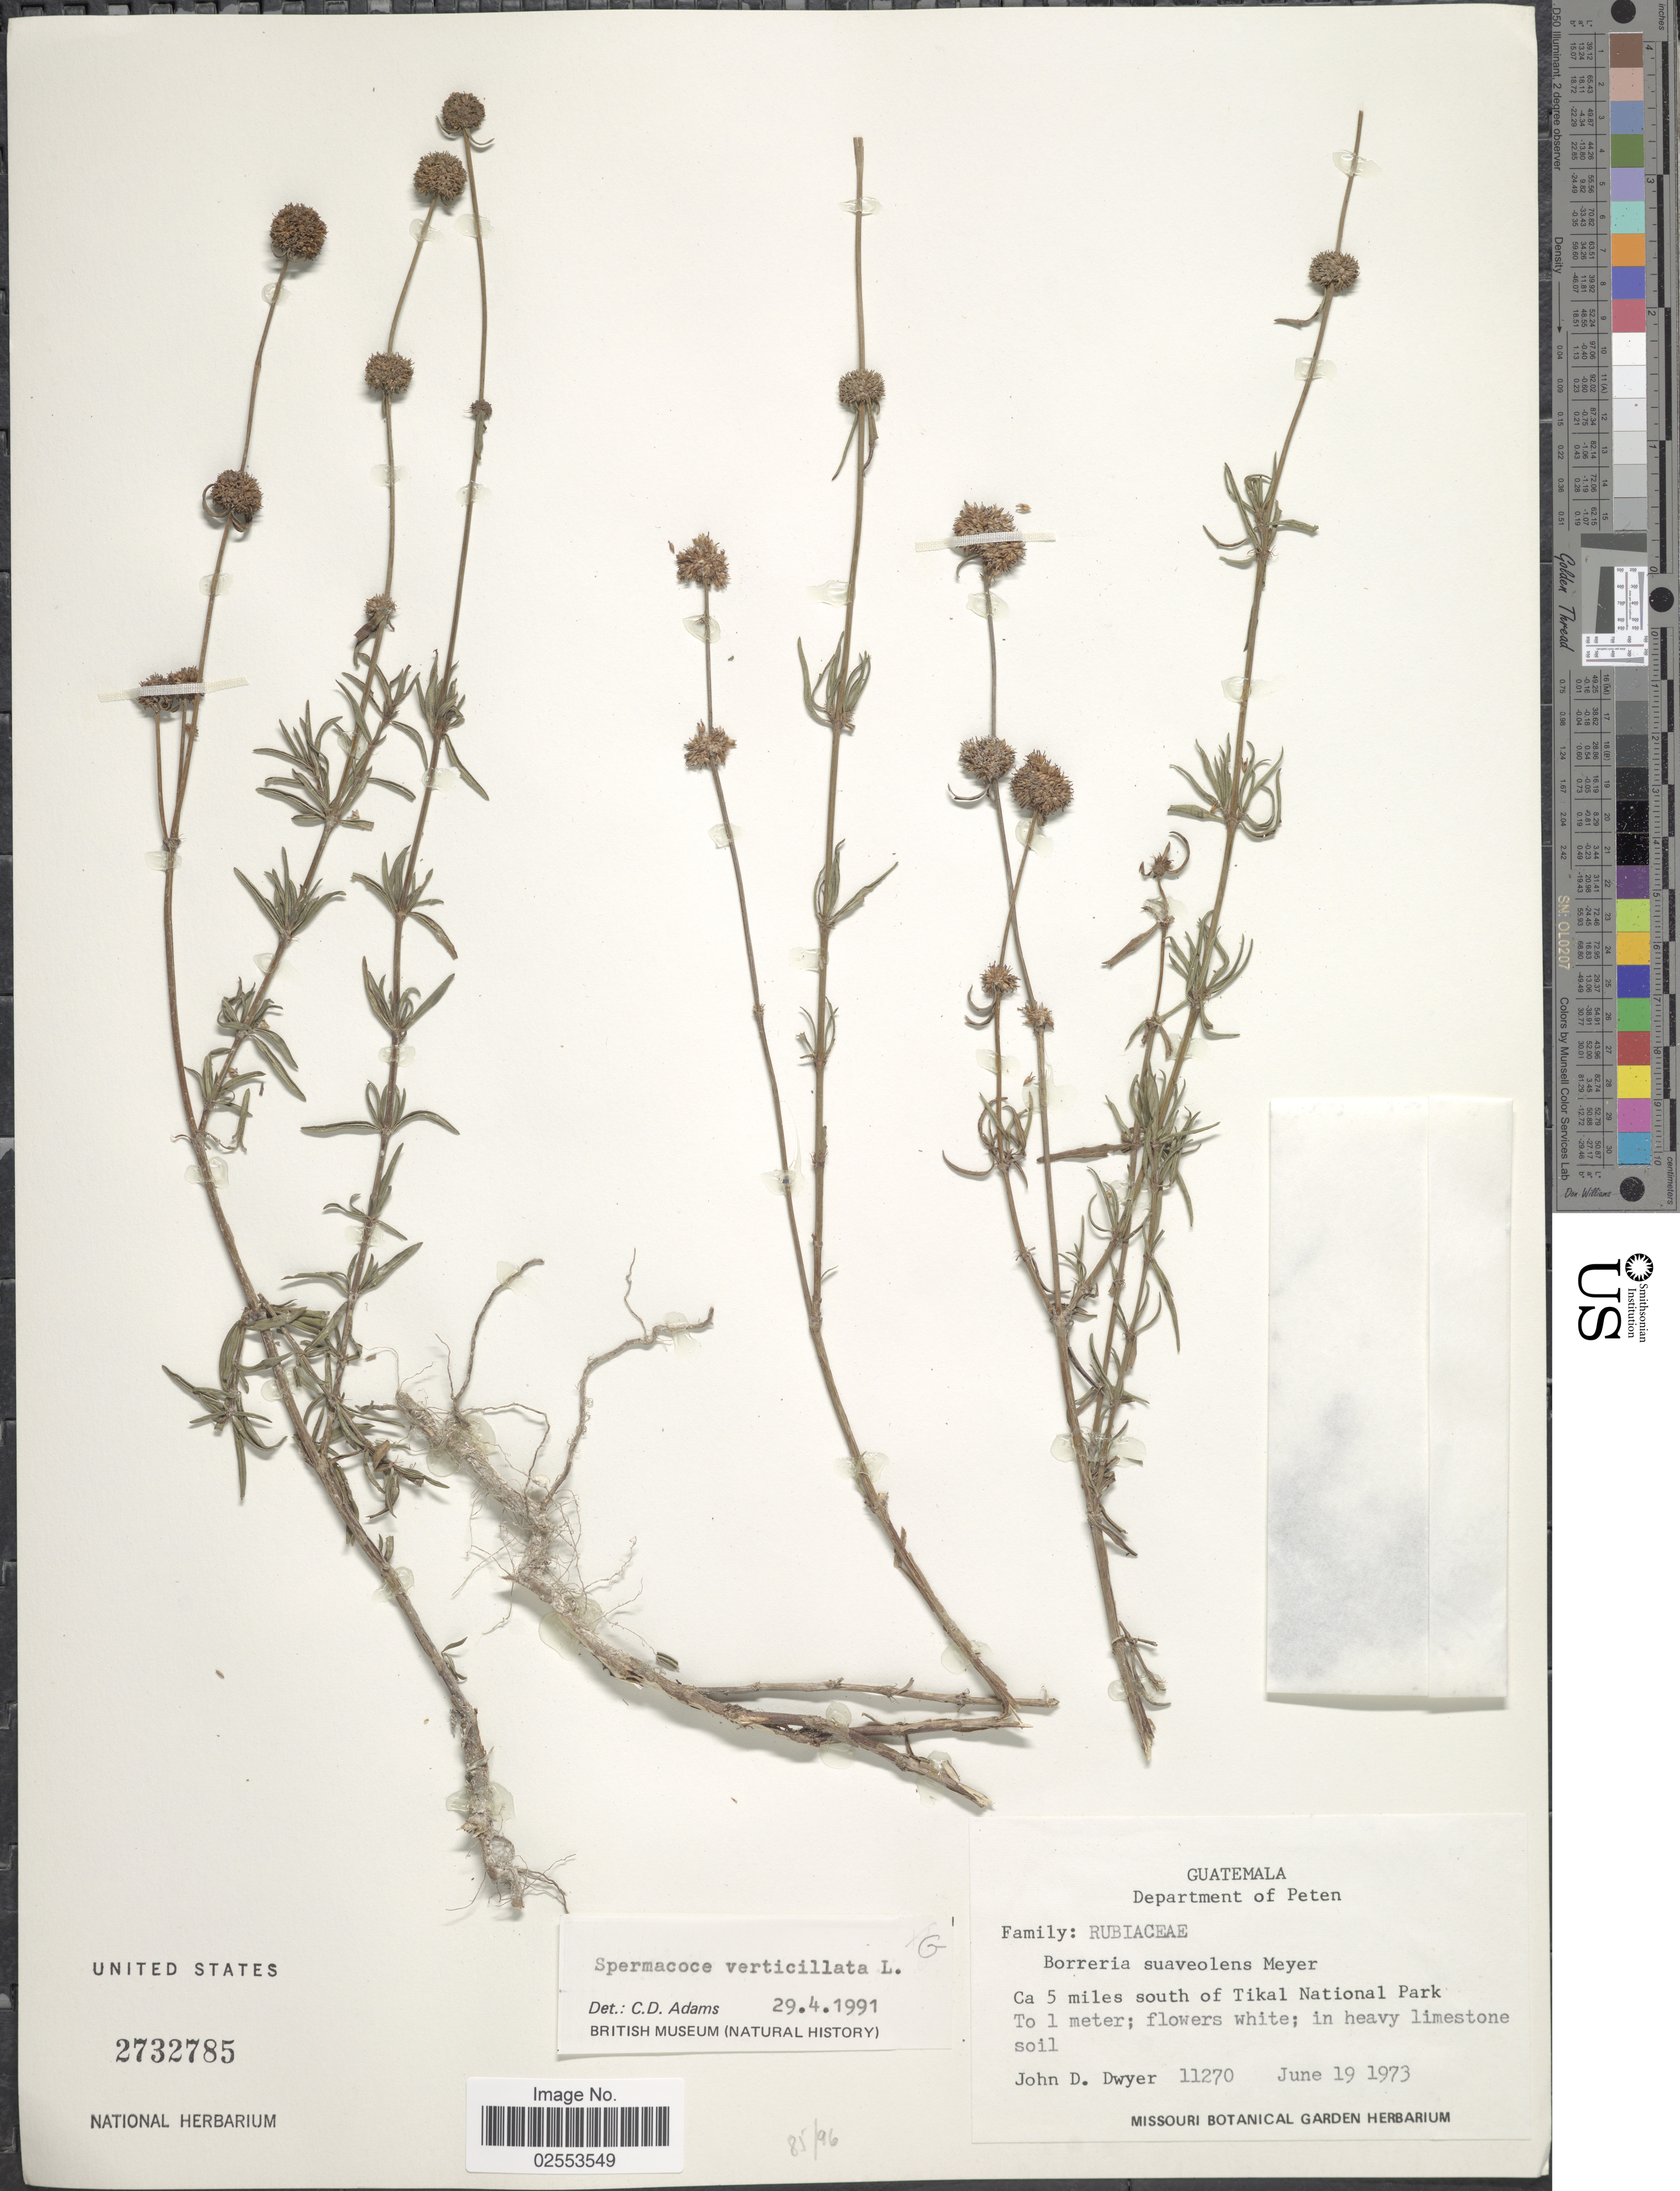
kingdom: Plantae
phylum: Tracheophyta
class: Magnoliopsida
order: Gentianales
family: Rubiaceae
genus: Spermacoce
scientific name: Spermacoce verticillata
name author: L.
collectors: J. D. Dwyer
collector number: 11270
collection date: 1973-06-19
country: Guatemala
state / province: El Petén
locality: Ca 5 miles south of Tikal National Park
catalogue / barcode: US 2732785